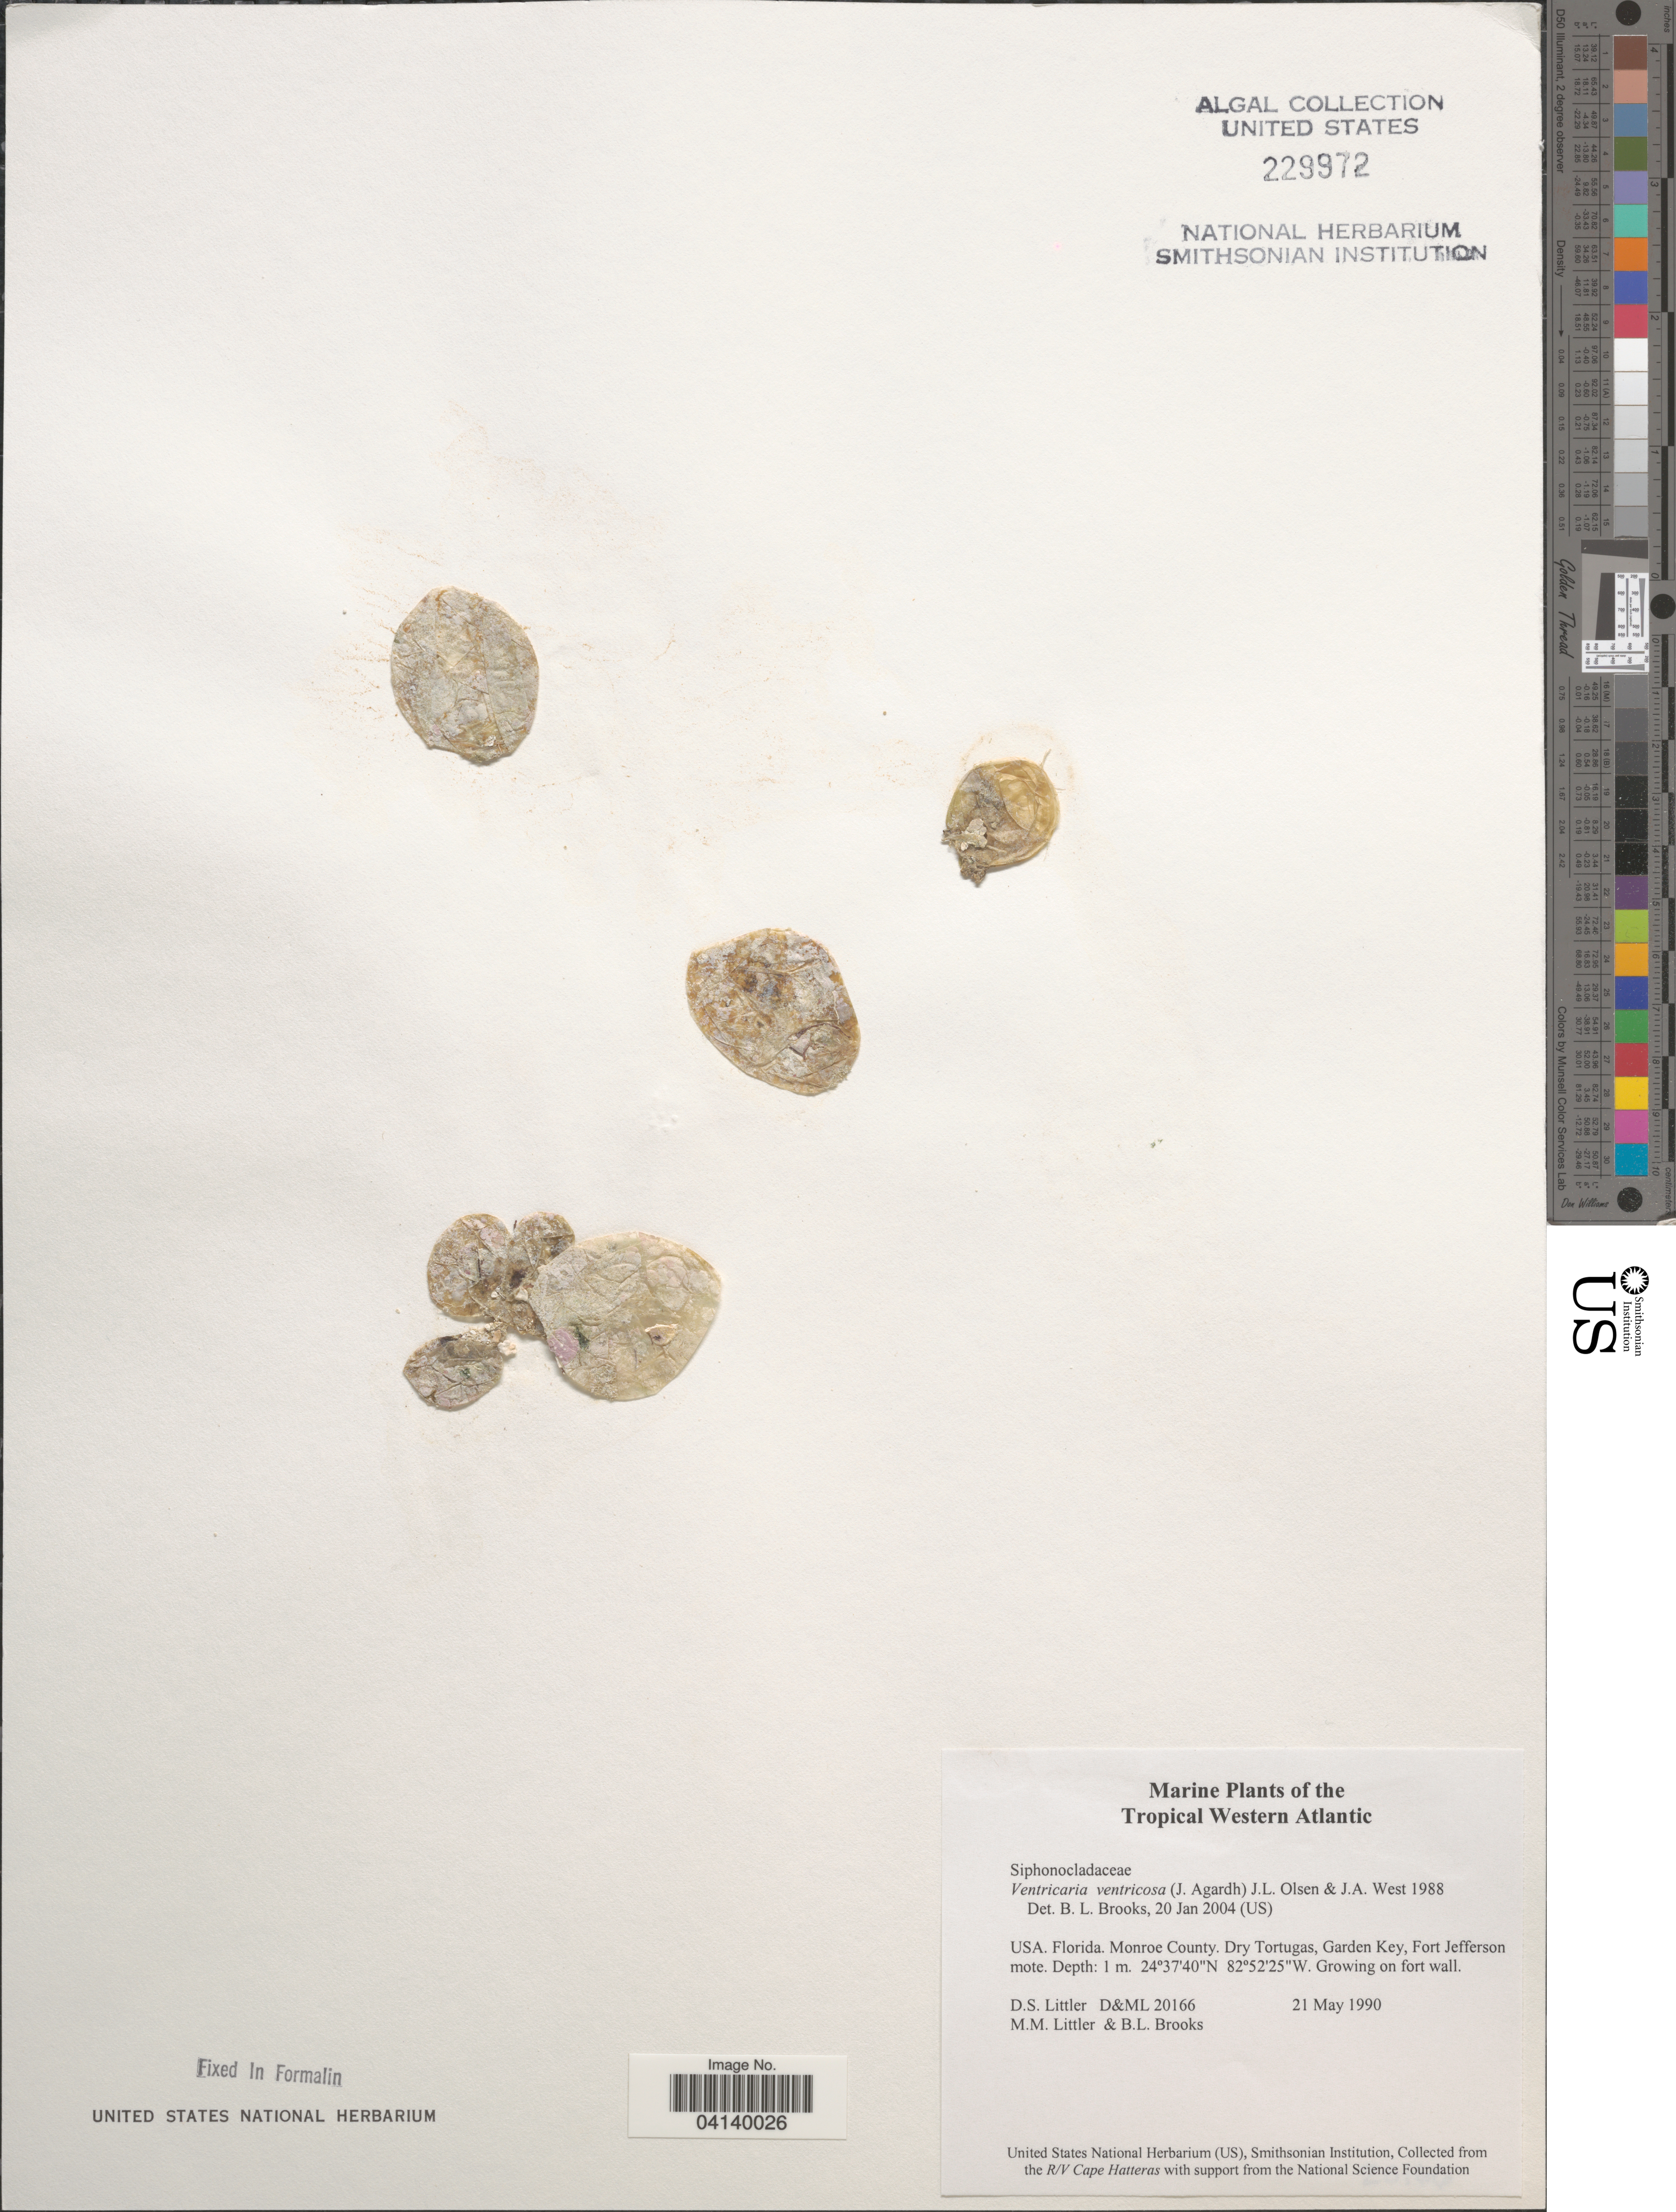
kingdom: Plantae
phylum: Chlorophyta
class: Ulvophyceae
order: Siphonocladales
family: Valoniaceae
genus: Valonia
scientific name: Valonia ventricosa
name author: J. Agardh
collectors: D. S. Littler & B. Brooks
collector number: D&ML20166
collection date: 1990-05-21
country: United States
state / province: Florida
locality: Tropical Western Atlantic. Monroe County. Dry Tortugas, Garden Key, Fort Jefferson mote.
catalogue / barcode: US 229972